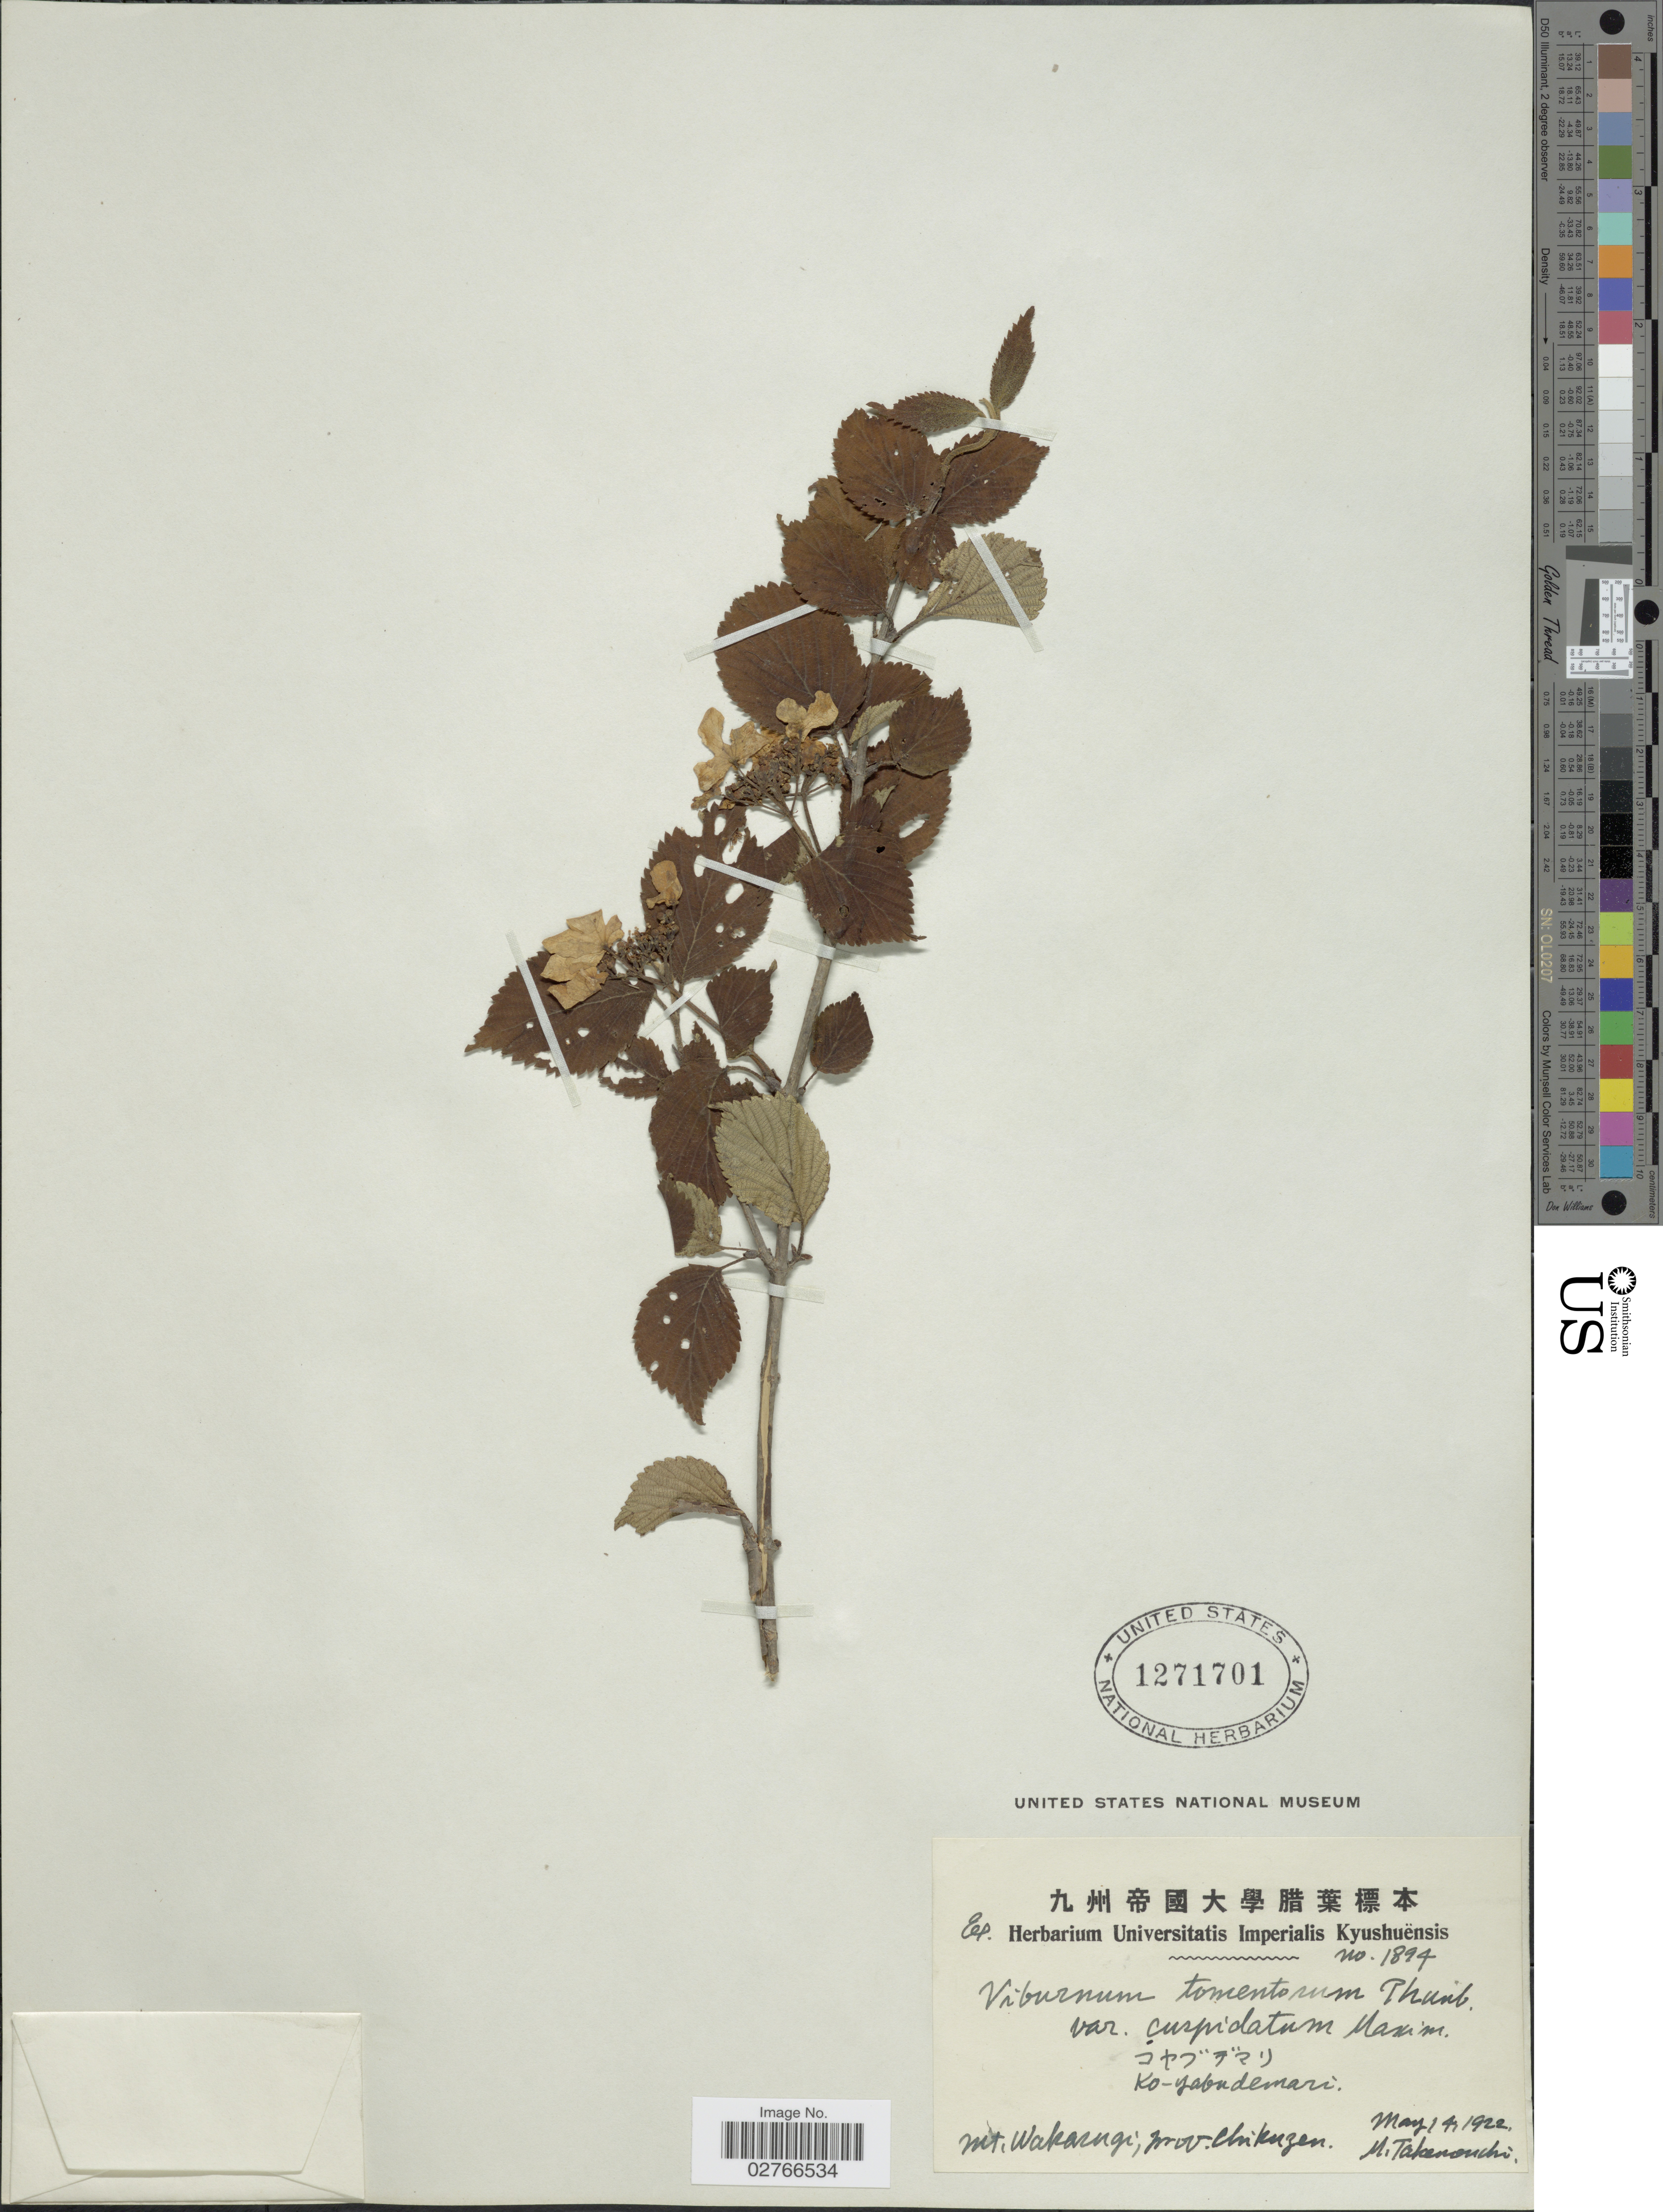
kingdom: Plantae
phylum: Tracheophyta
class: Magnoliopsida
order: Dipsacales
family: Viburnaceae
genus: Viburnum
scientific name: Viburnum tomentosum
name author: Thunb.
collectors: M. Takenouchi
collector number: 1894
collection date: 1922-05-14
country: Japan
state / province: Hukuoka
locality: Mt. Wakarngi, Prov. Chikuzen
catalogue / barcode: US 1271701